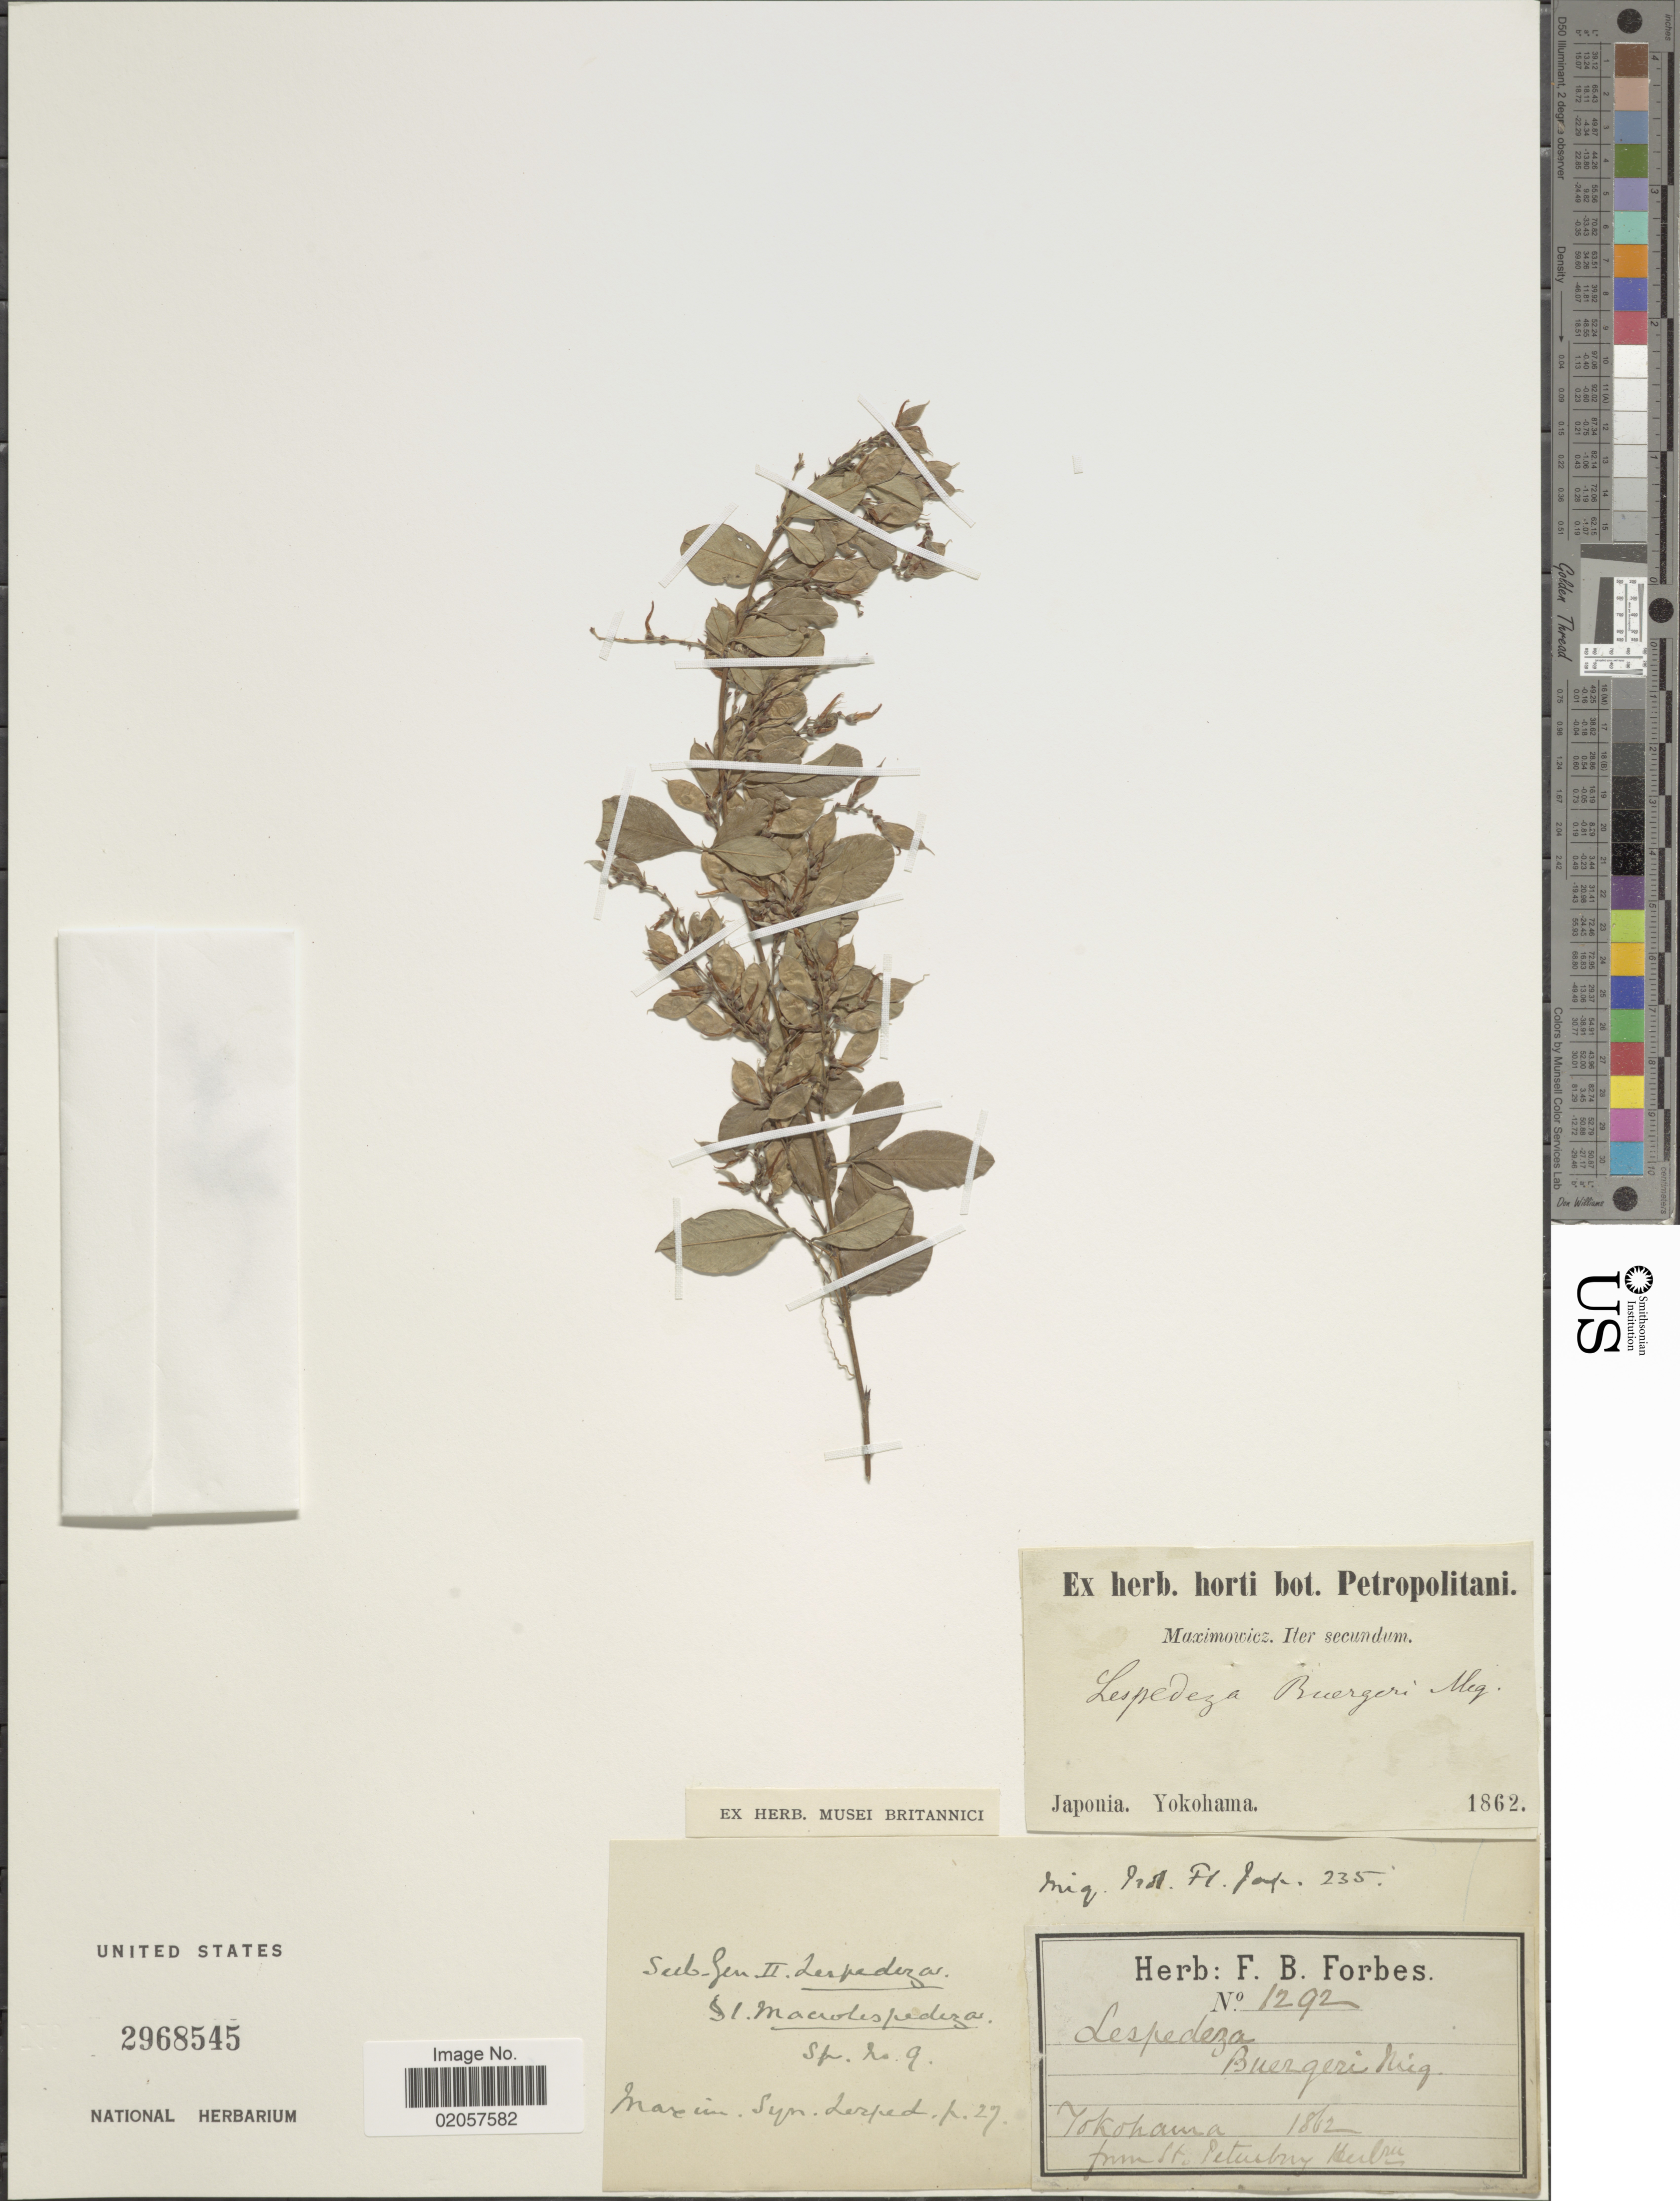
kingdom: Plantae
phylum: Tracheophyta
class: Magnoliopsida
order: Fabales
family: Fabaceae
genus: Lespedeza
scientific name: Lespedeza buergeri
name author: Miq.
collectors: -. Maximowicz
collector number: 1292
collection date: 1862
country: Japan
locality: Yokohama, Japonia.